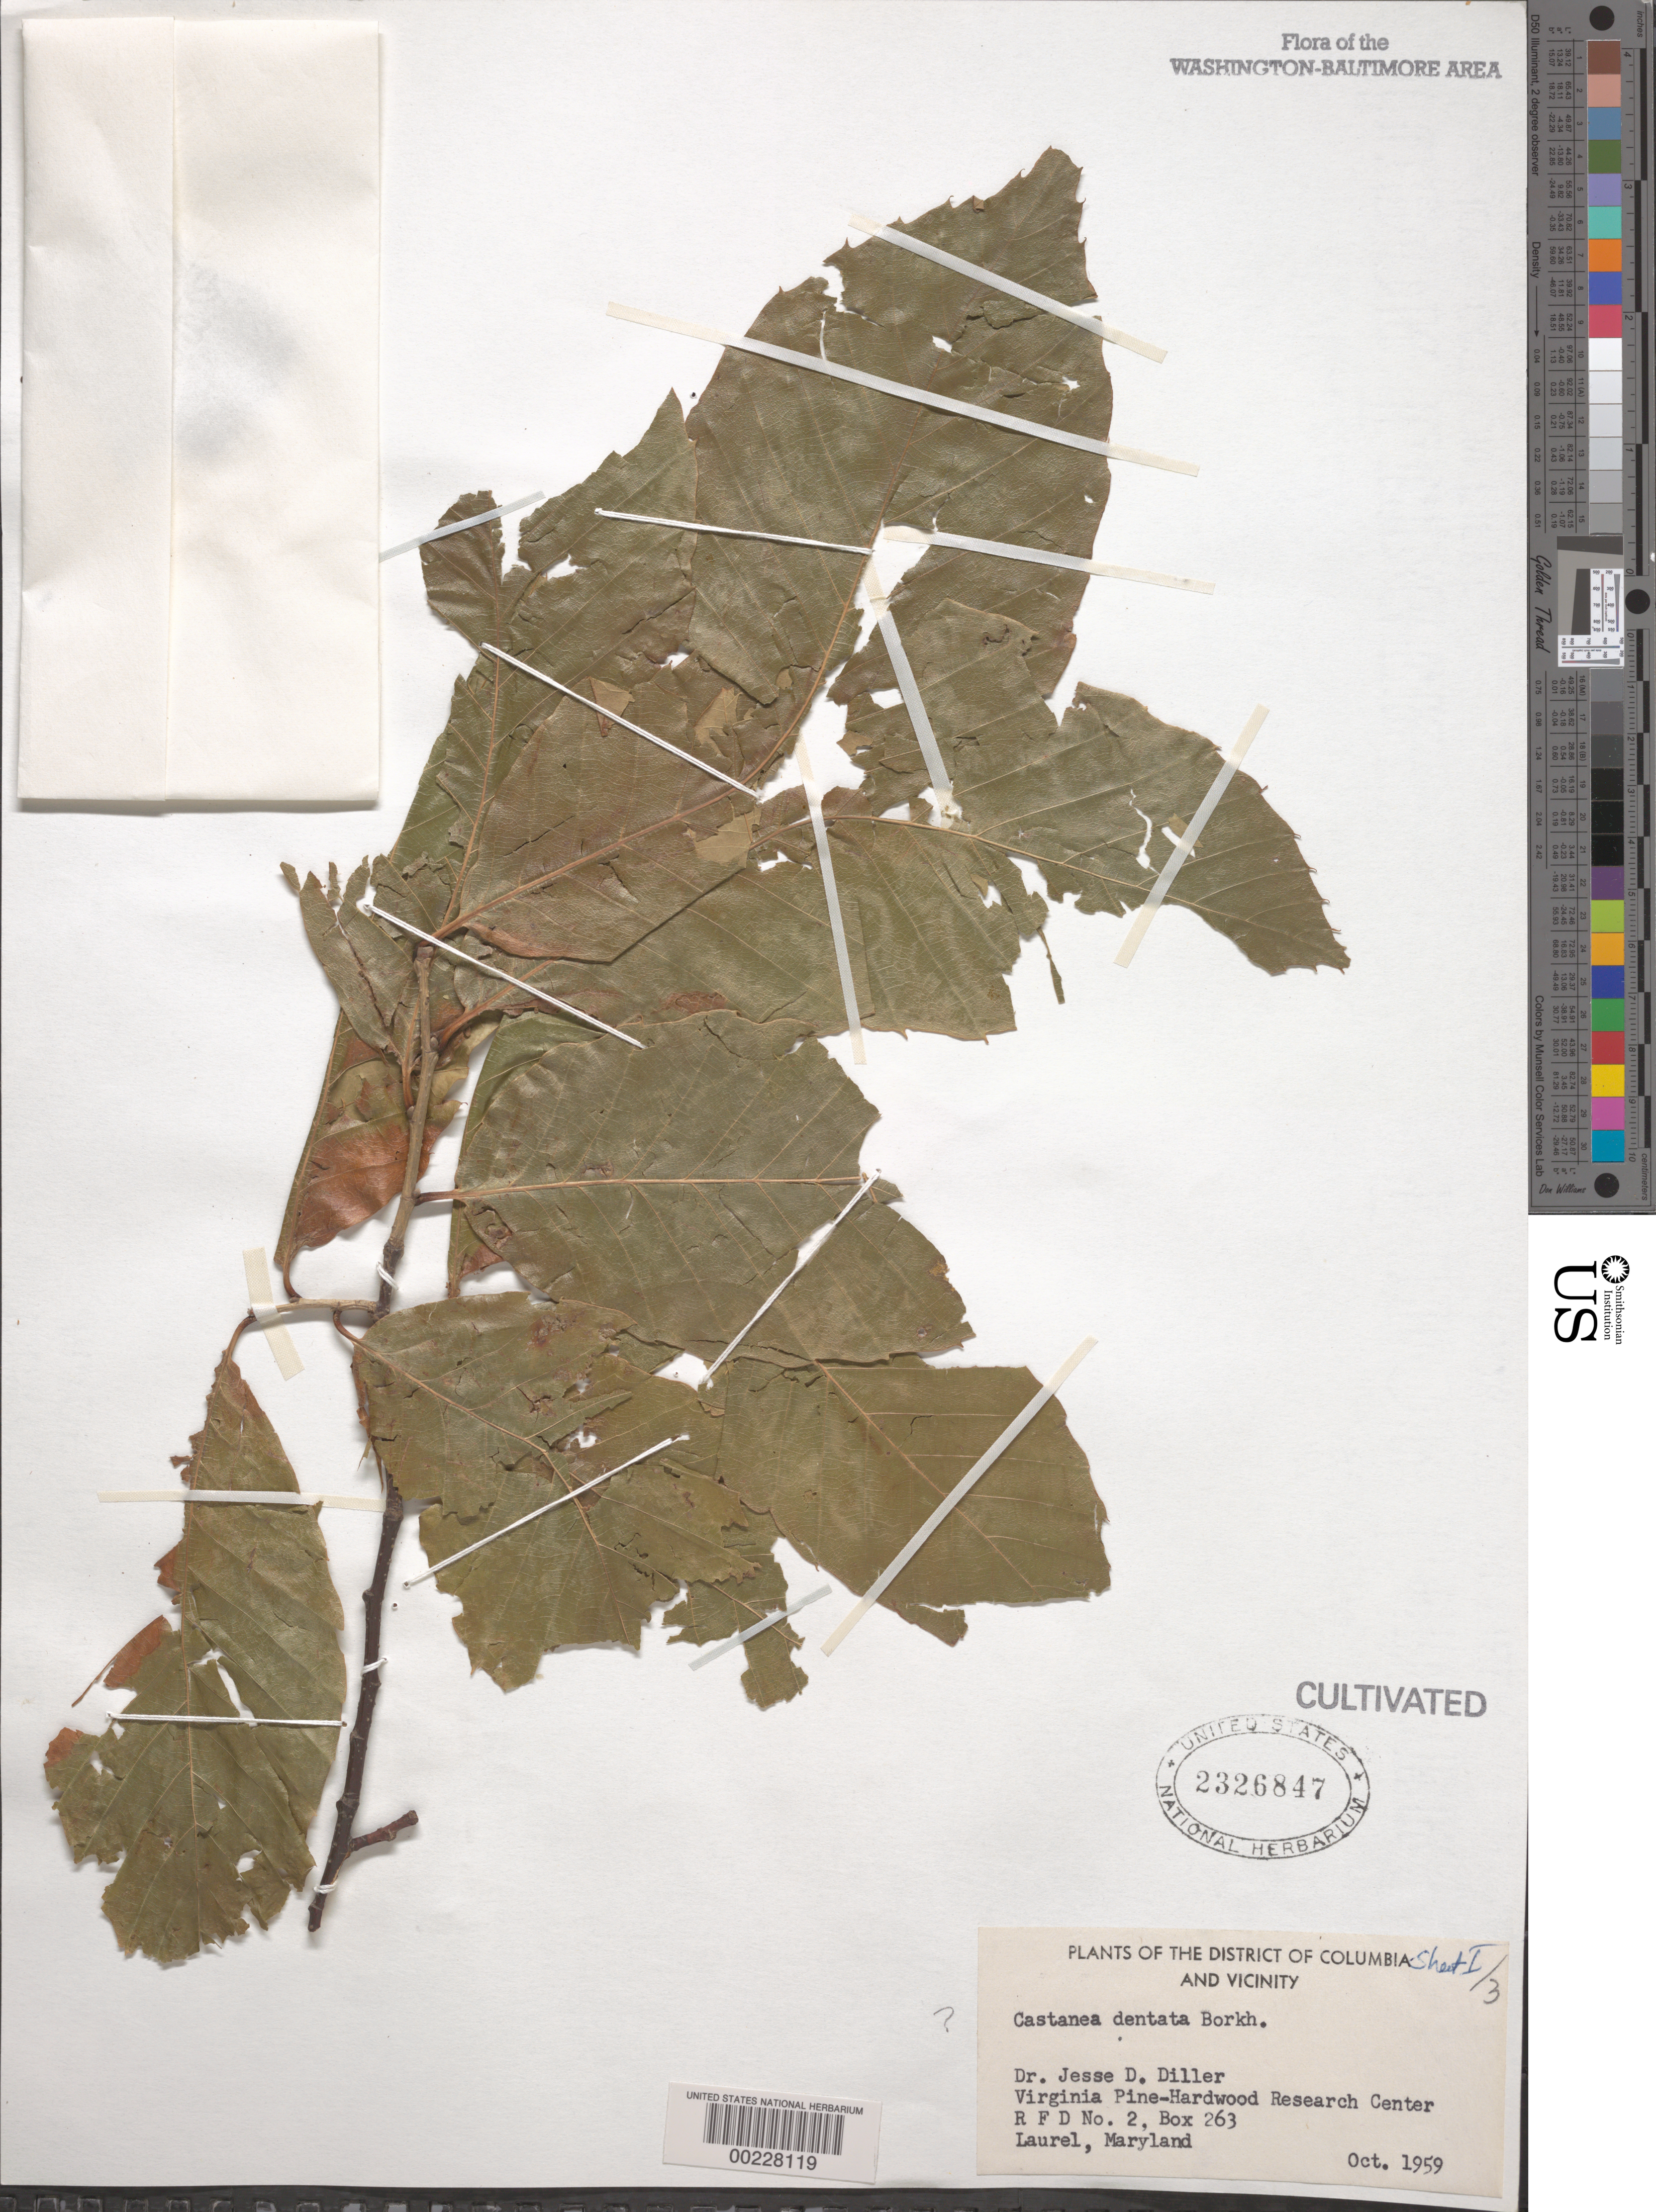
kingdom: Plantae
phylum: Tracheophyta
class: Magnoliopsida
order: Fagales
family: Fagaceae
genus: Castanea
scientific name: Castanea dentata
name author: (Marshall) Borkh.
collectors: J. Diller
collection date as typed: Oct 1959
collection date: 1959-10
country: United States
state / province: Maryland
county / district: Prince George's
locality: Laurel, Virginia Pine-Hardwood Research Center, Rfd No. 2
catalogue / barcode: US 2326847